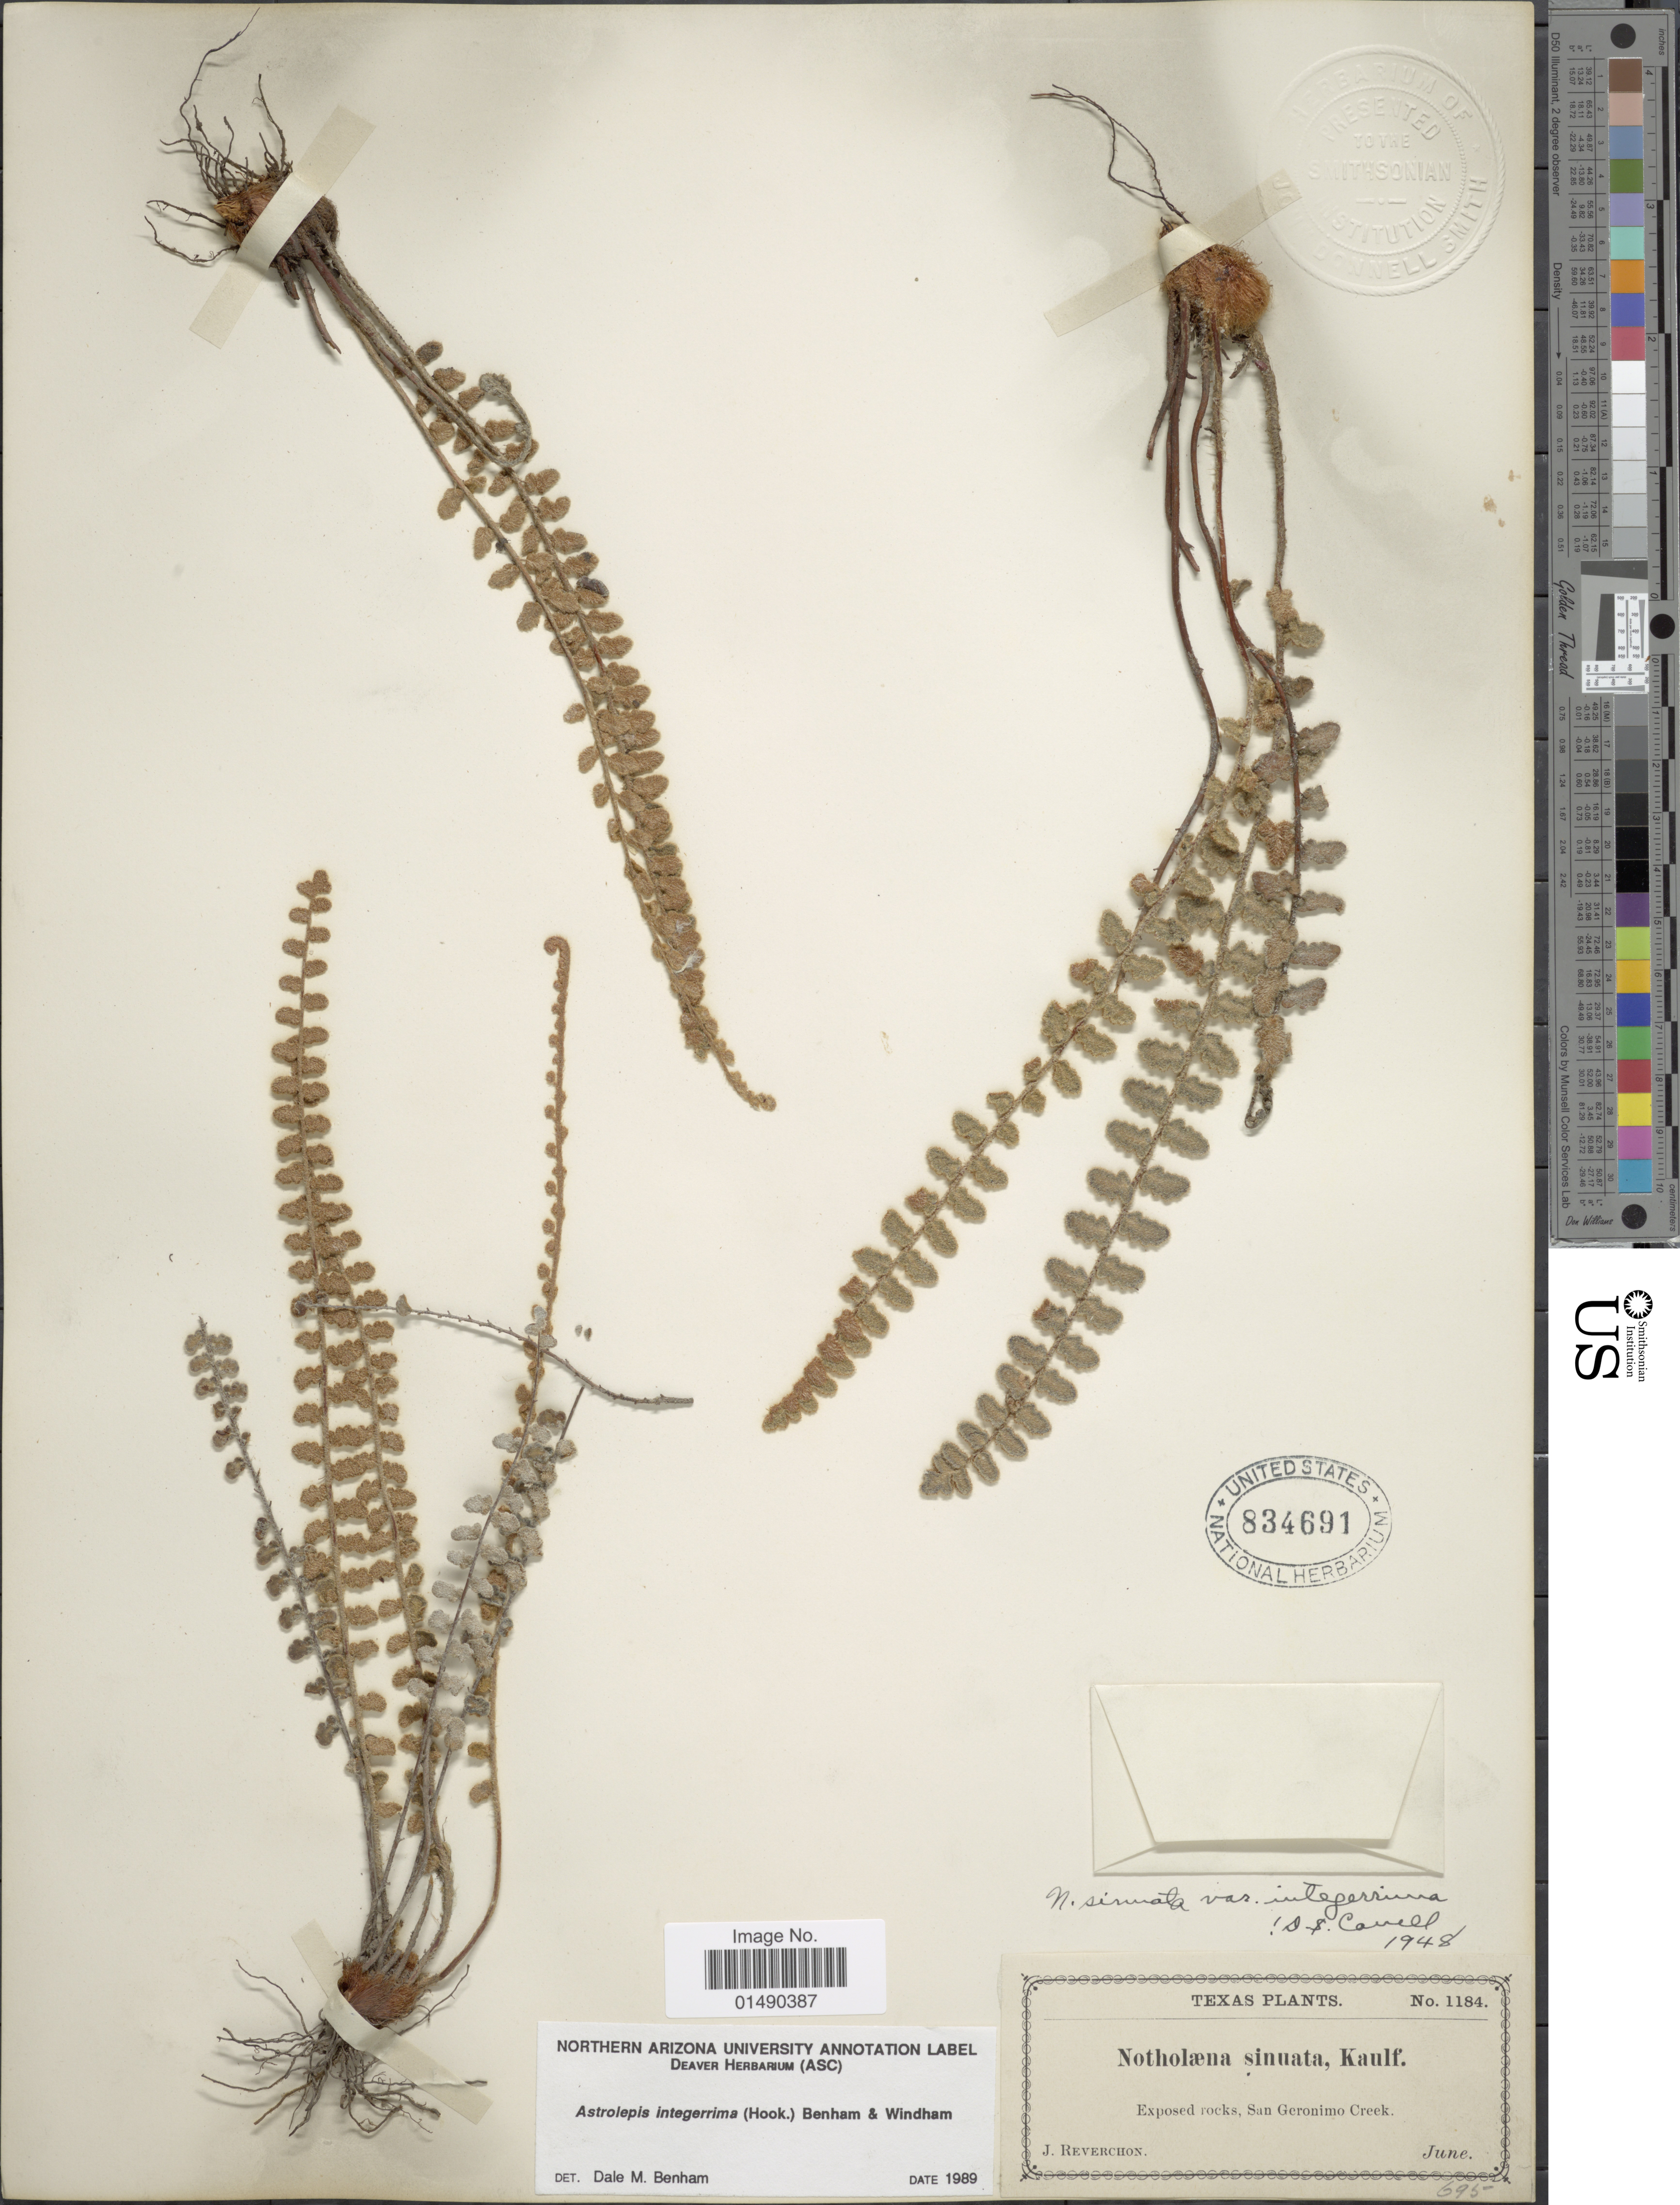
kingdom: Plantae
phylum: Tracheophyta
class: Polypodiopsida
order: Polypodiales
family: Pteridaceae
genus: Astrolepis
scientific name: Astrolepis integerrima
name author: (Hook.) D.M. Benham & Windham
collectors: J. Reverchon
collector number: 1184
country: United States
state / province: Texas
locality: Exposed rocks, San Geronimo Creek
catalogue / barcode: US 834691